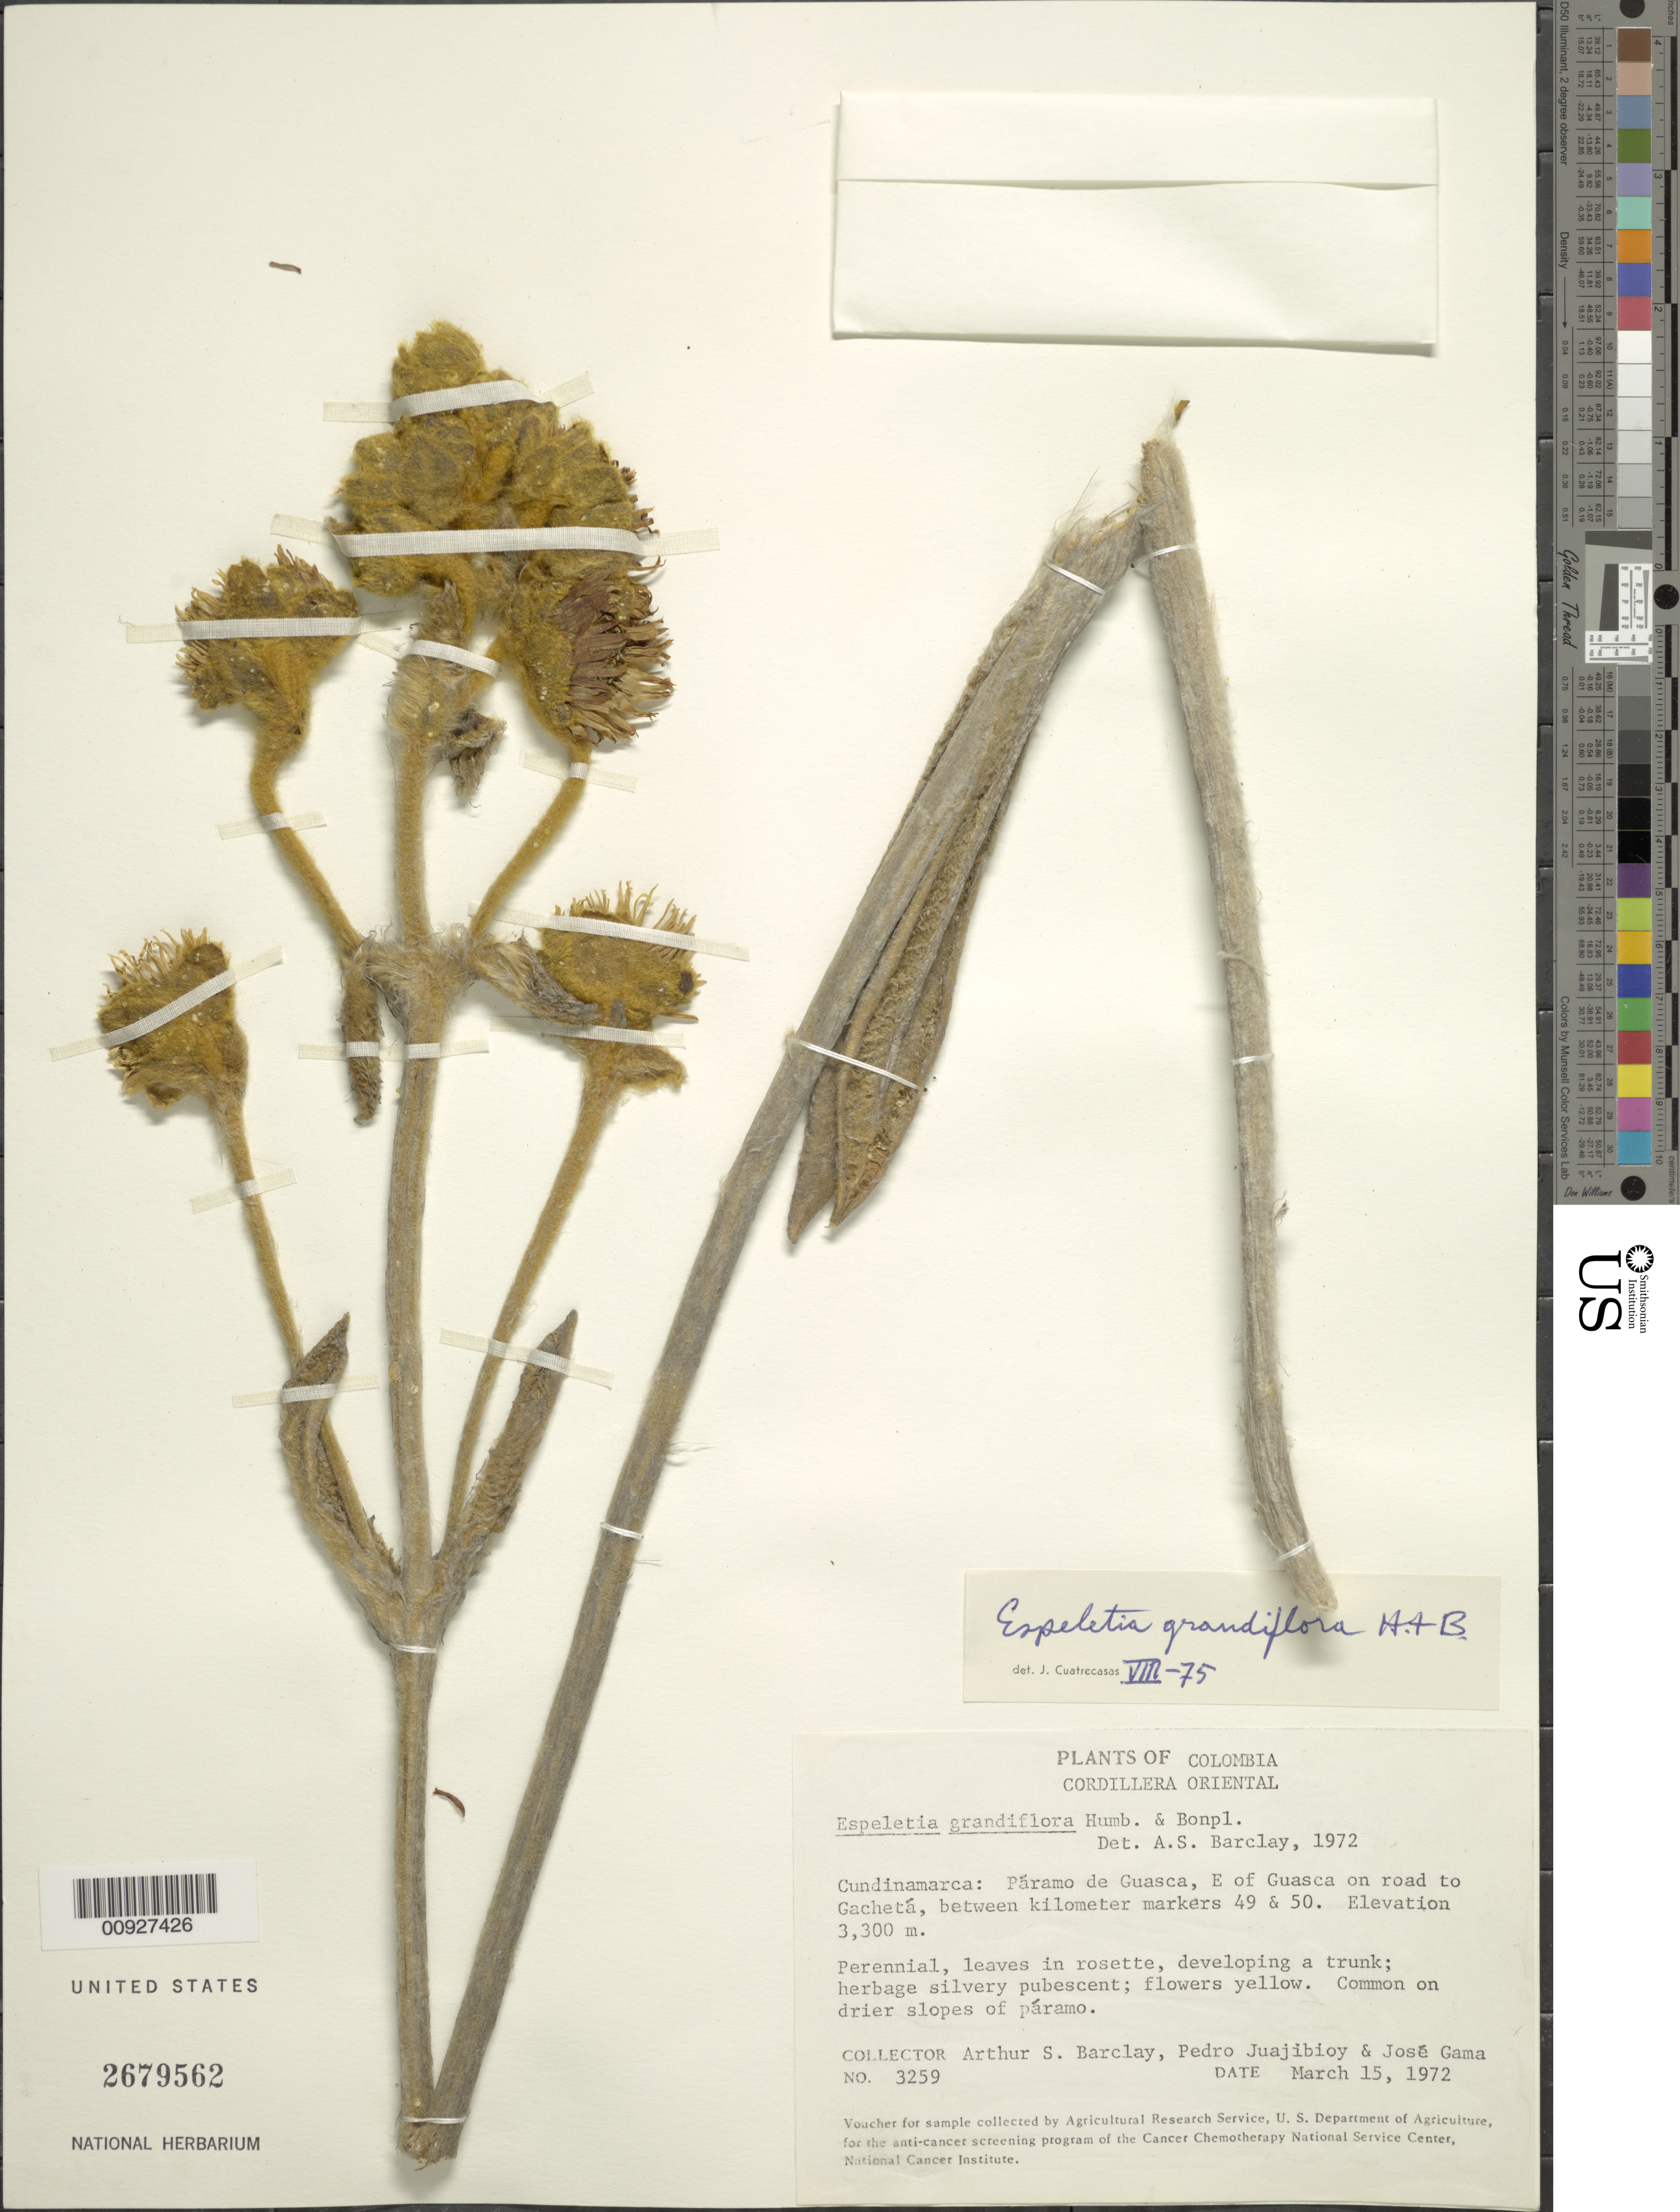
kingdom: Plantae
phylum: Tracheophyta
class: Magnoliopsida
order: Asterales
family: Asteraceae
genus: Espeletia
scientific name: Espeletia grandiflora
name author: Humb. & Bonpl.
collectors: H. G. Barclay, P. Juajibioy & J. Gama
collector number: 3259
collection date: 1972-03-15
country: Colombia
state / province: Cundinamarca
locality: P. de Guasca. E of Guasca on road to Gachetá, between kilometer markers 49 & 50.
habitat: Common on drier slopes of páramo.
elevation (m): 3300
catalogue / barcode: US 2679562